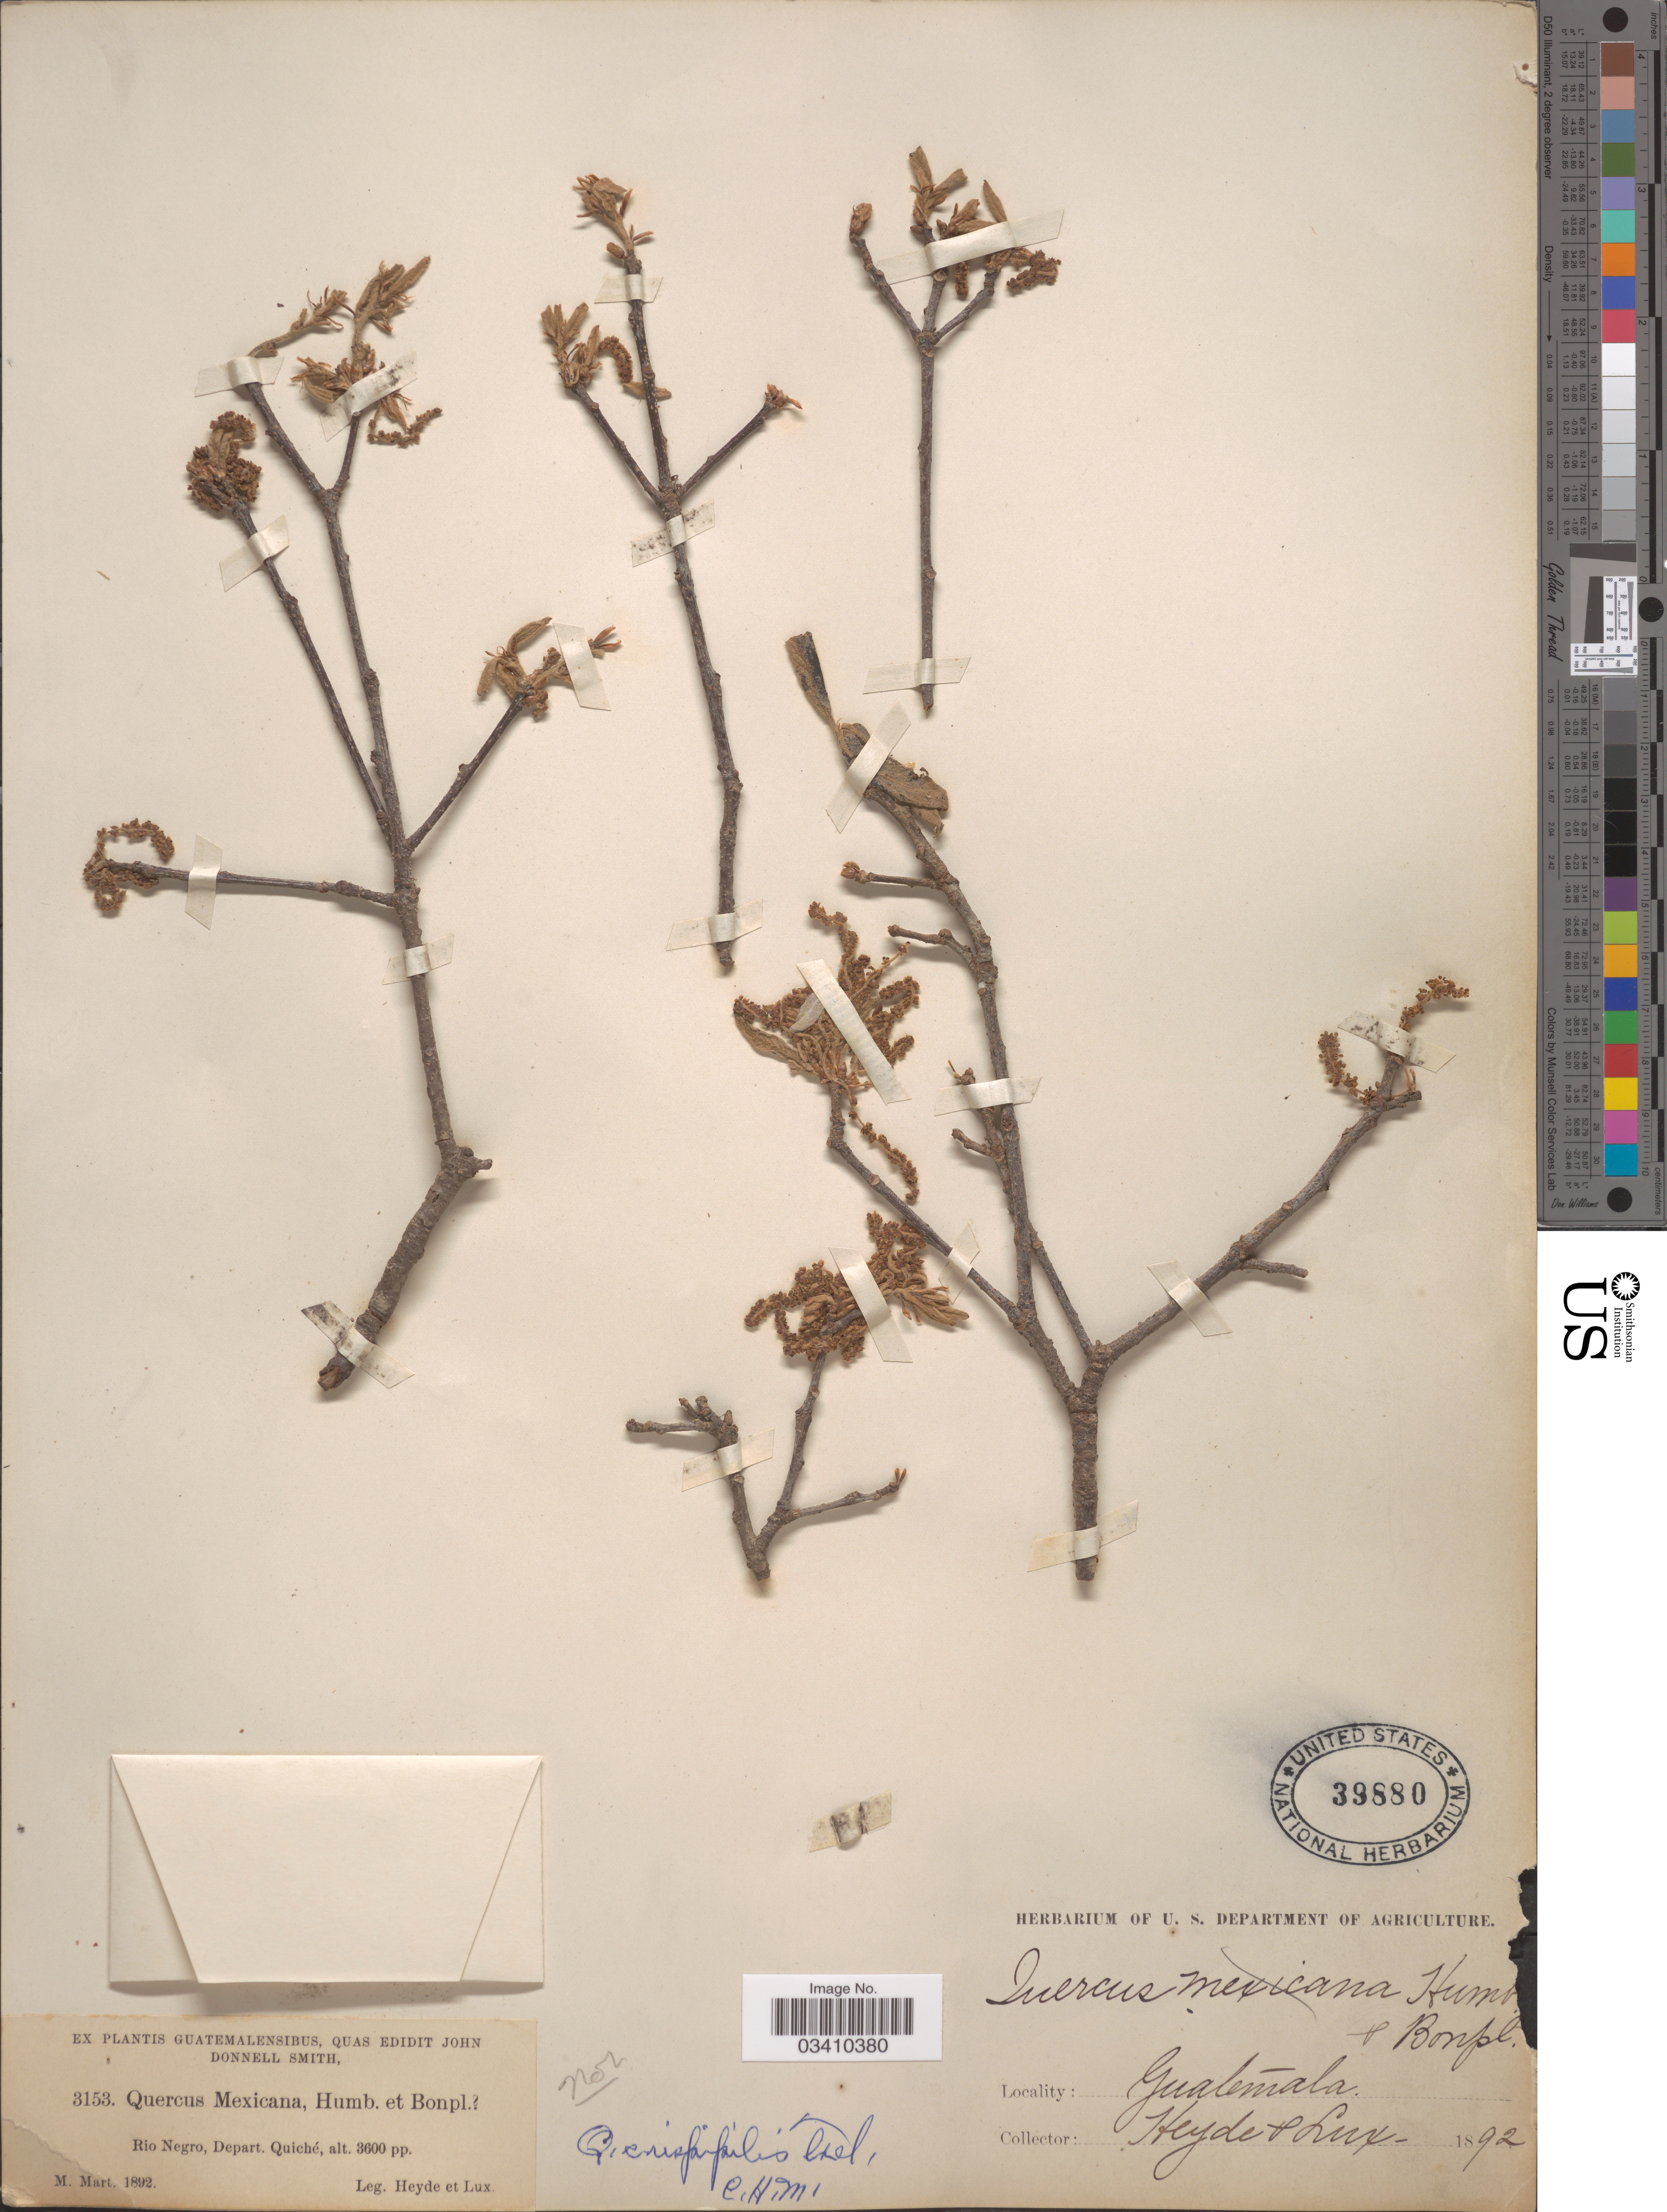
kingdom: Plantae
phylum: Tracheophyta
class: Magnoliopsida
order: Fagales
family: Fagaceae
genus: Quercus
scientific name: Quercus crispipilis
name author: Trel.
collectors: Heyde & Lux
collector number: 3153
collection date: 1892-03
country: Guatemala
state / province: El Quiché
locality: Rio Negro, Depart. Quiché.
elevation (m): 1097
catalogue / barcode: US 39880